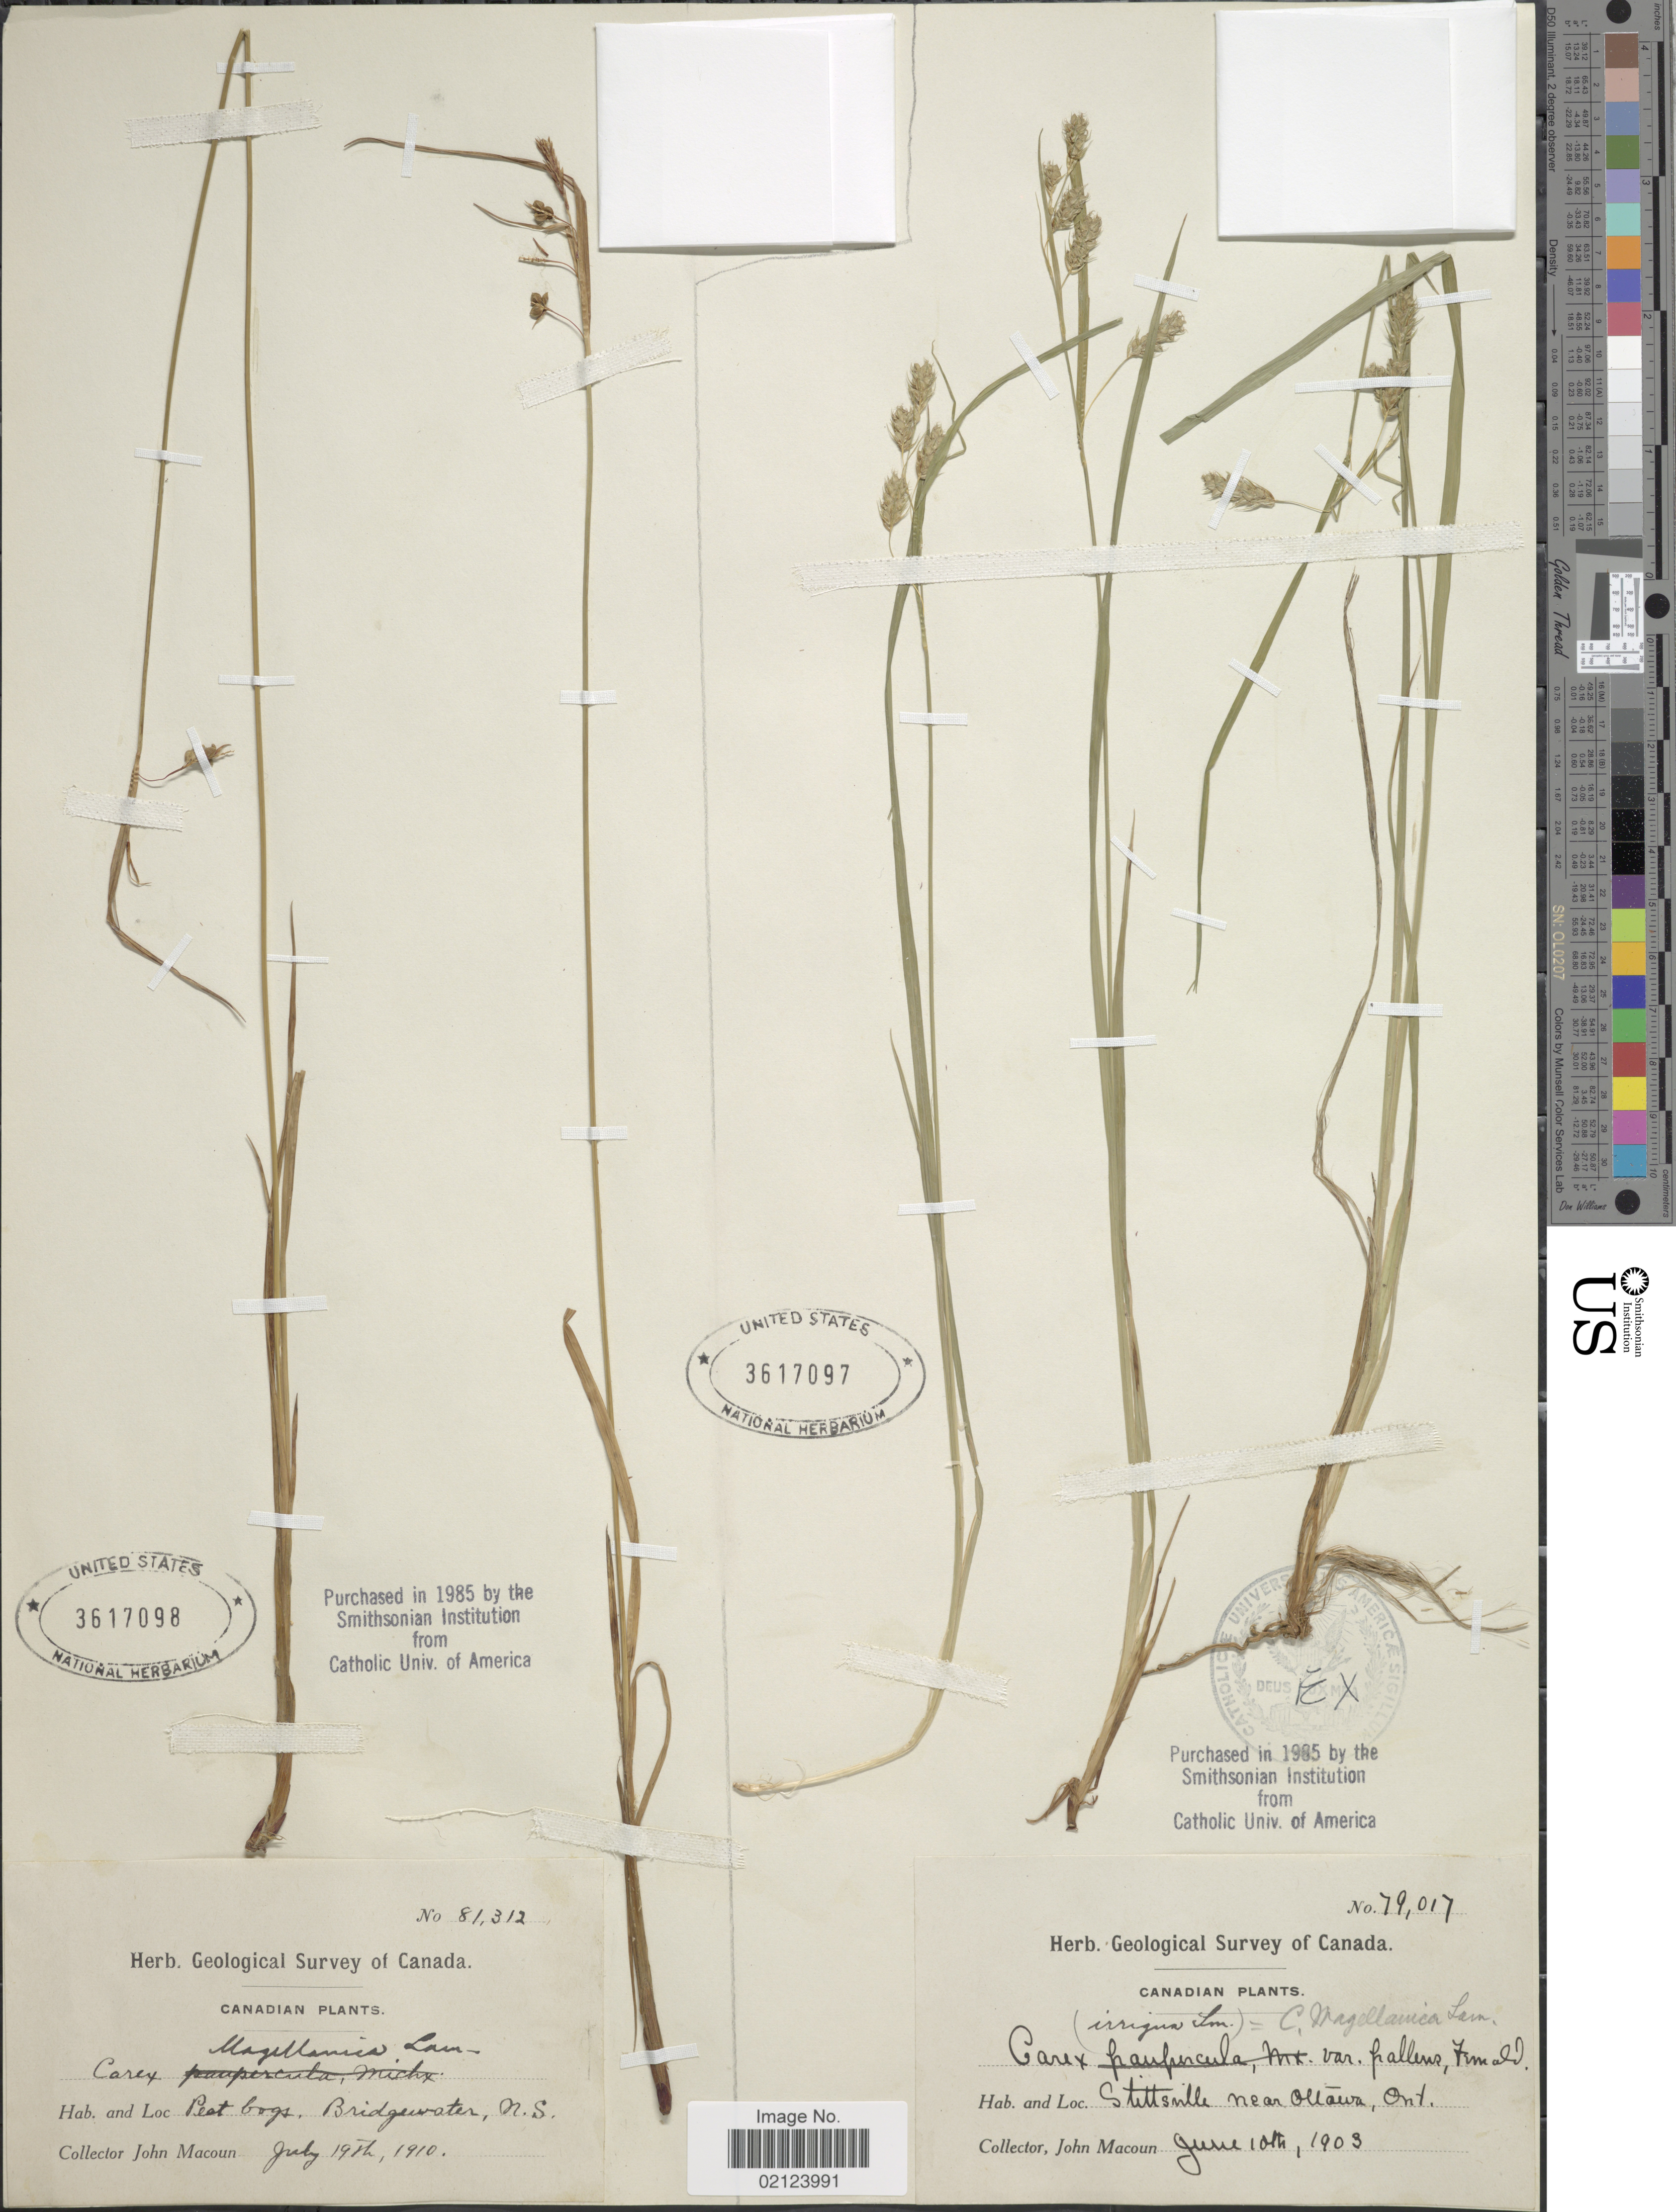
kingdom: Plantae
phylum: Tracheophyta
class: Liliopsida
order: Poales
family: Cyperaceae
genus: Carex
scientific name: Carex magellanica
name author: Lam.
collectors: J. Macoun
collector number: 81312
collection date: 1910-07-19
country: Canada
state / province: Nova Scotia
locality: Peat bogs, Bridgewater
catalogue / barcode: US 3617098